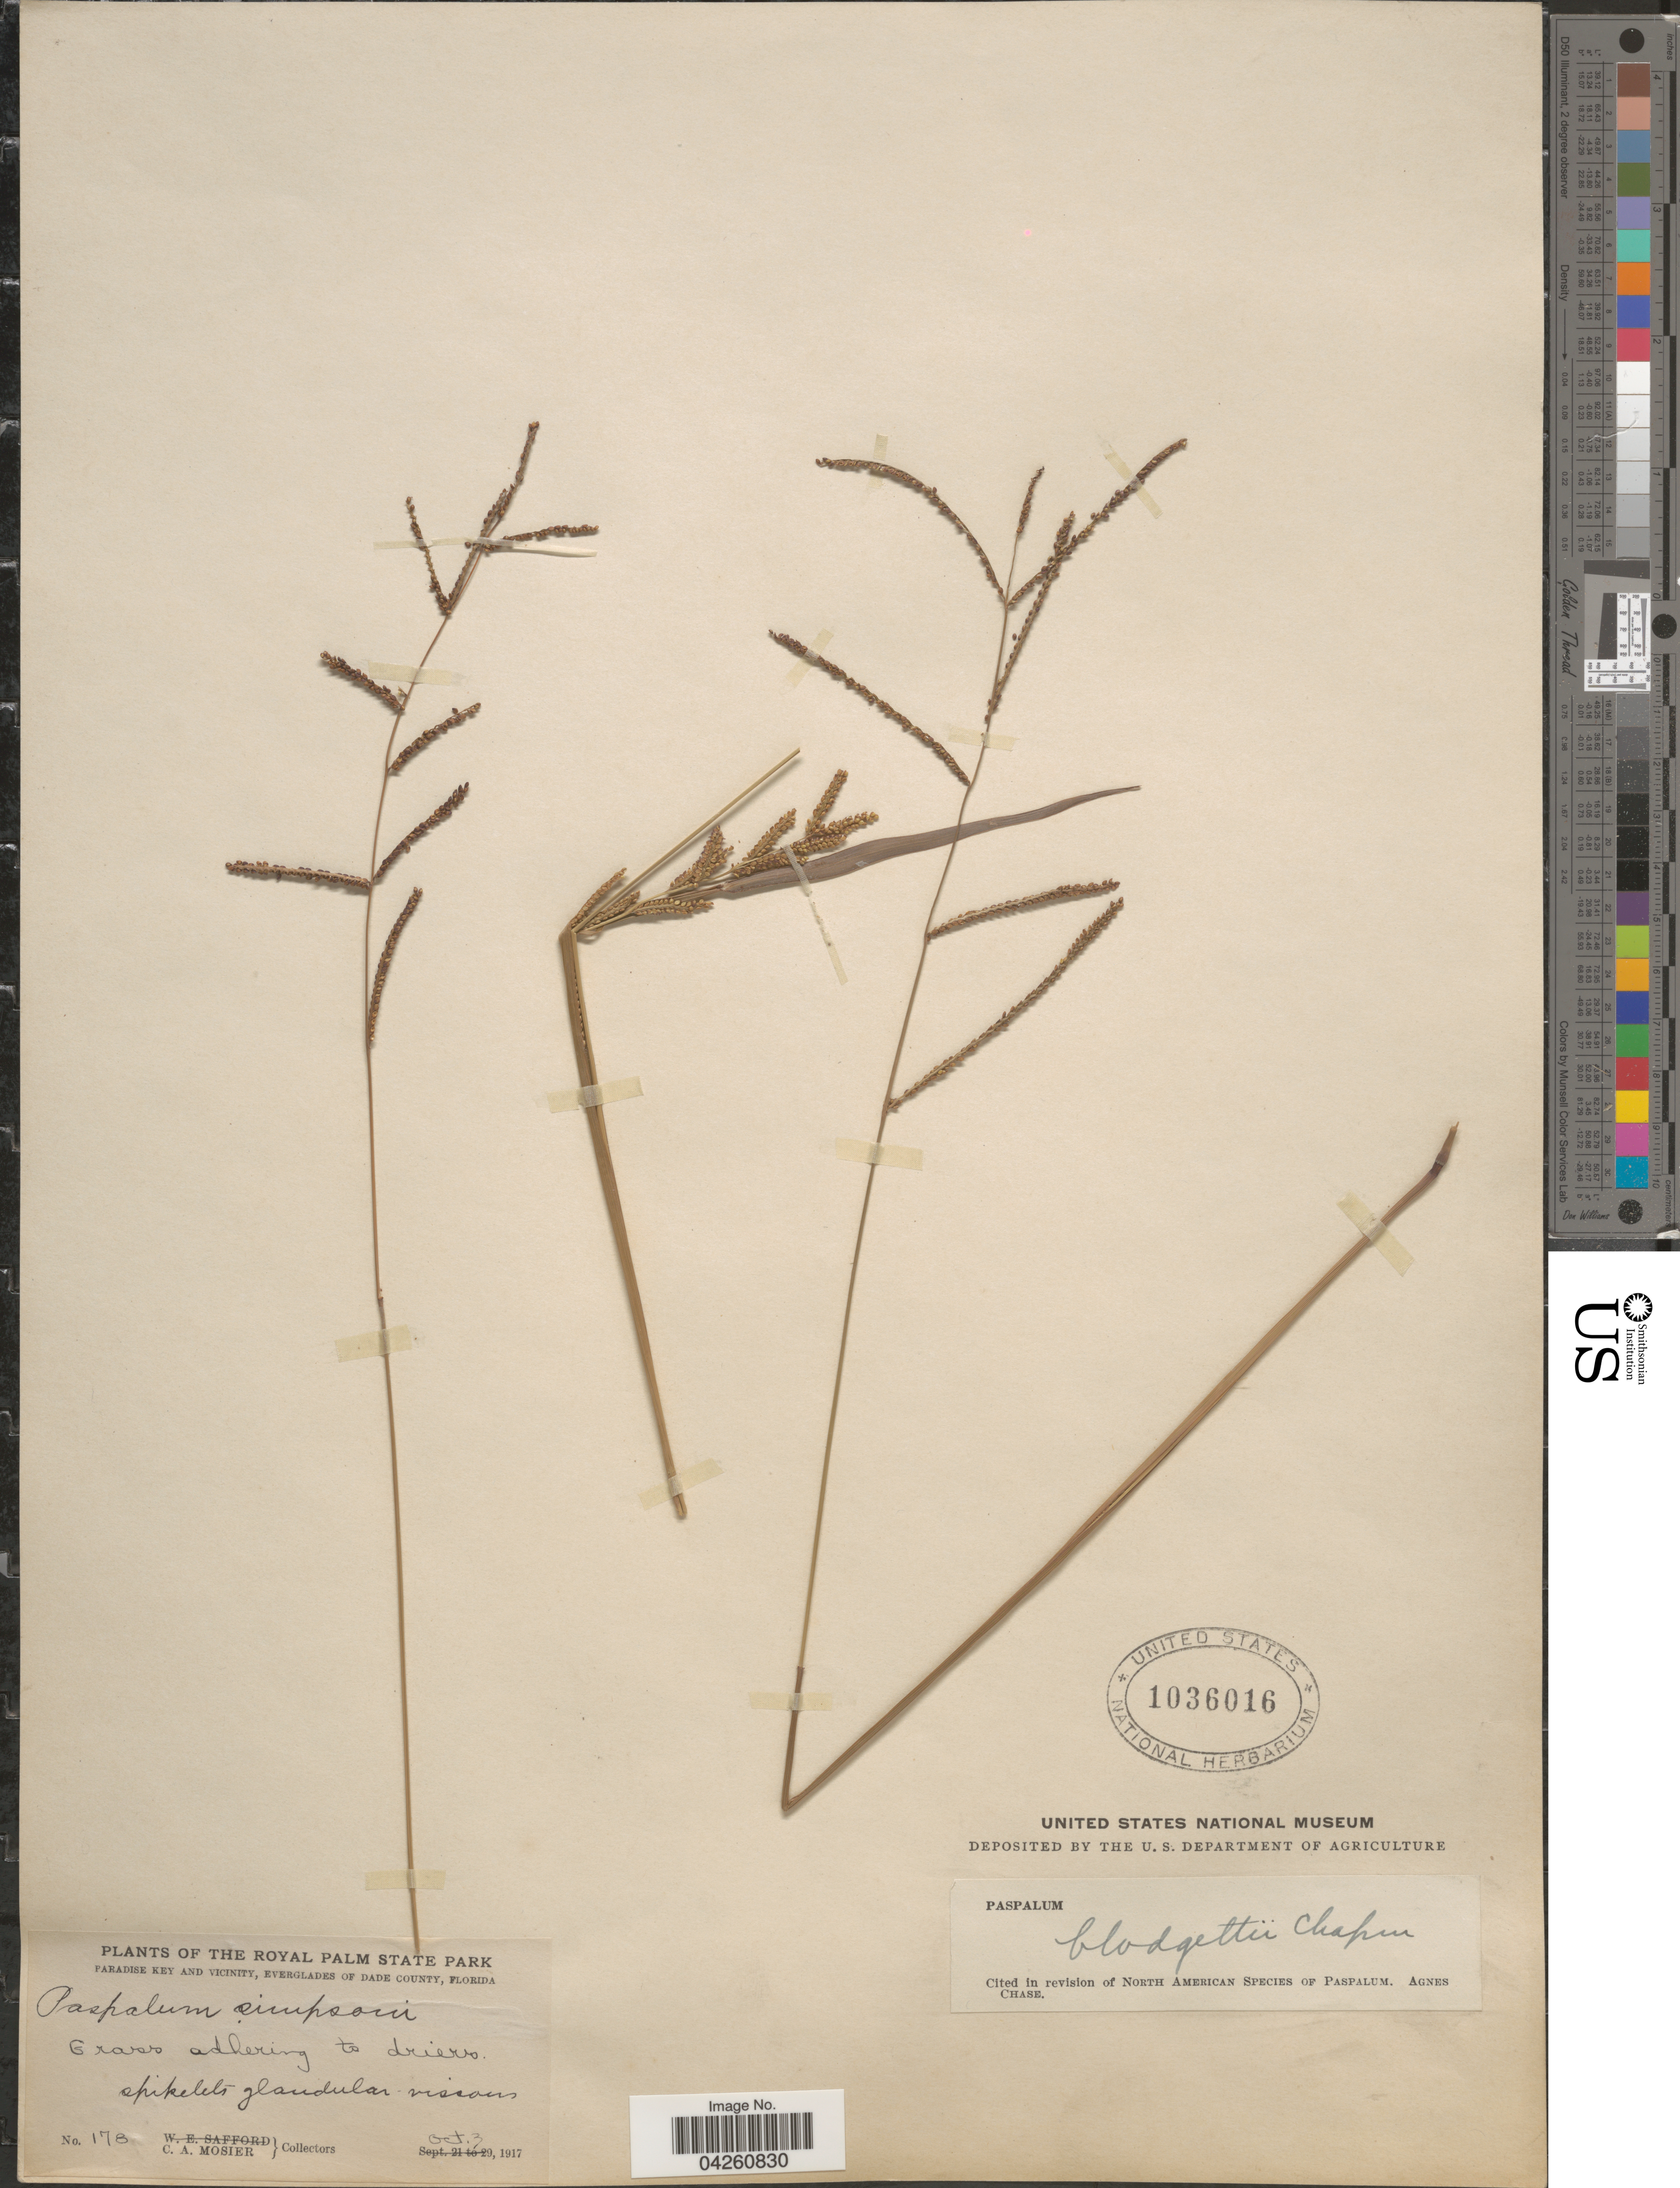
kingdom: Plantae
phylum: Tracheophyta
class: Liliopsida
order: Poales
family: Poaceae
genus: Paspalum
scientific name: Paspalum blodgettii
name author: Chapm.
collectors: C. A. Mosier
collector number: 178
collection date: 1917-10-03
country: United States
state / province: Florida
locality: Royal Palm State Park. Paradise Key and vicinity, Everglades of Dade County.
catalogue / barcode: US 1036016